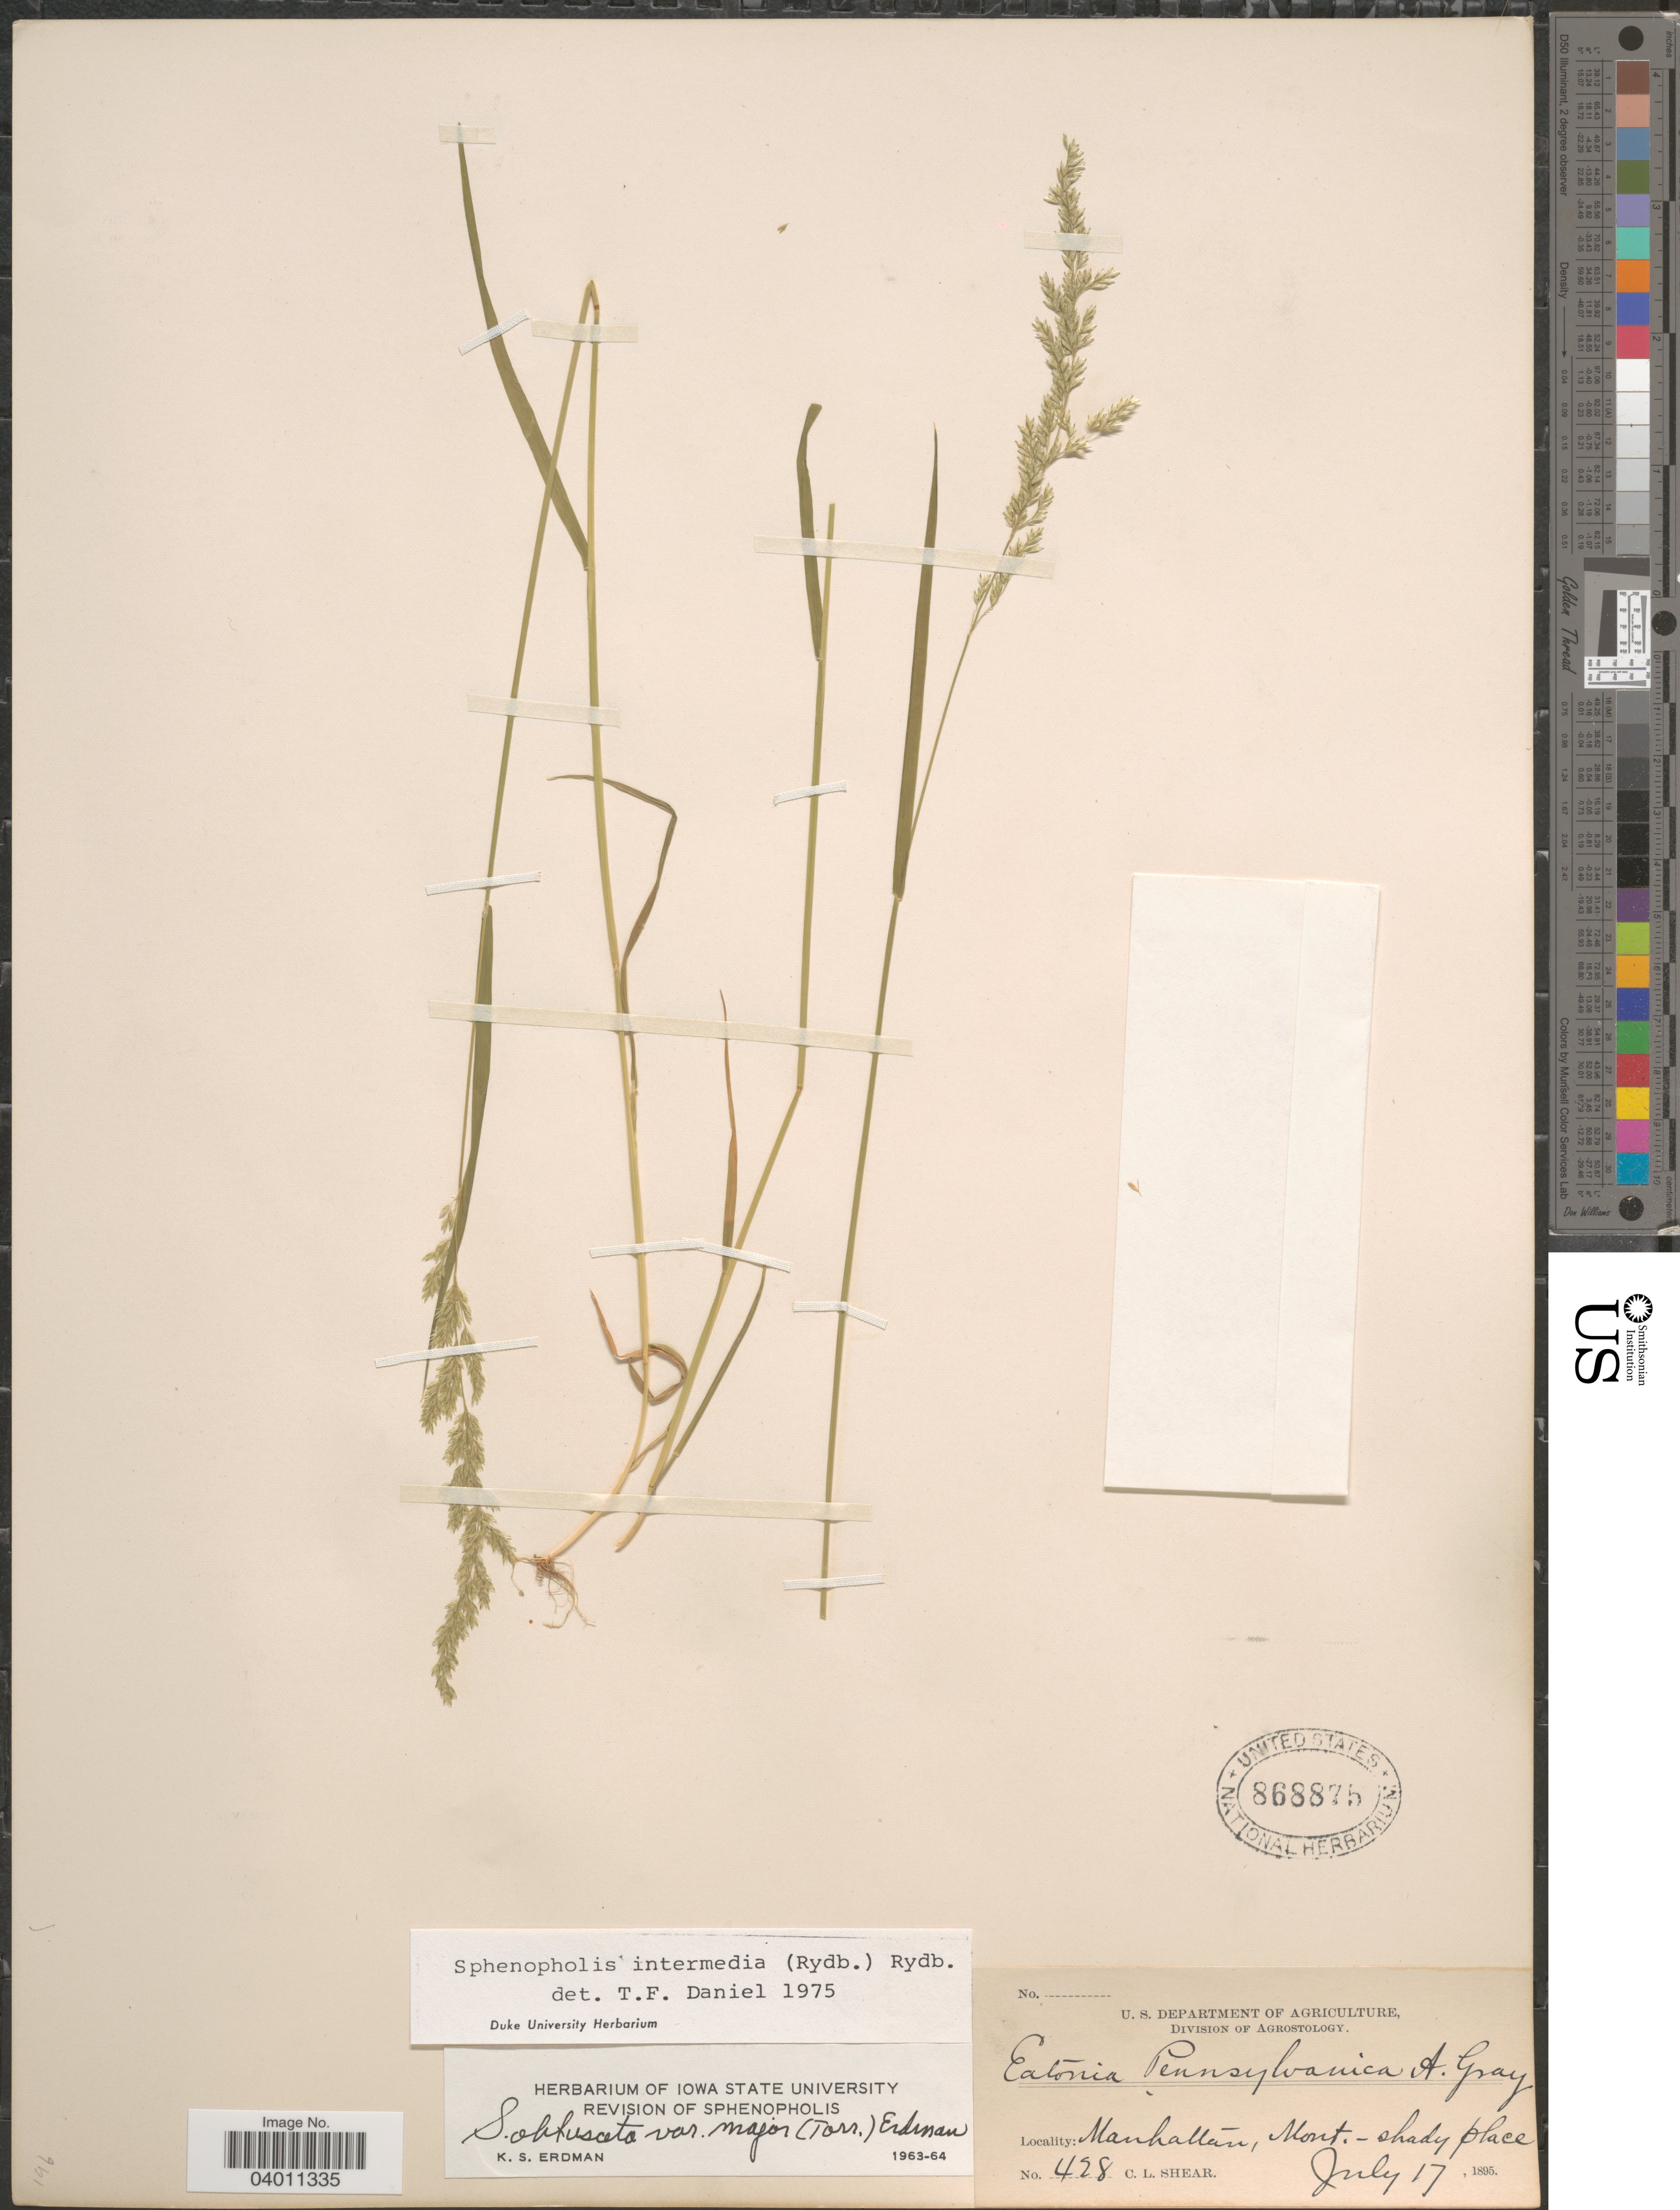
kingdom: Plantae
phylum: Tracheophyta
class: Liliopsida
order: Poales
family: Poaceae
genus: Sphenopholis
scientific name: Sphenopholis intermedia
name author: (Rydb.) Rydb.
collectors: C. L. Shear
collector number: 428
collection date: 1895-07-17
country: United States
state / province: Montana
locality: Manhattan.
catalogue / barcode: US 868875